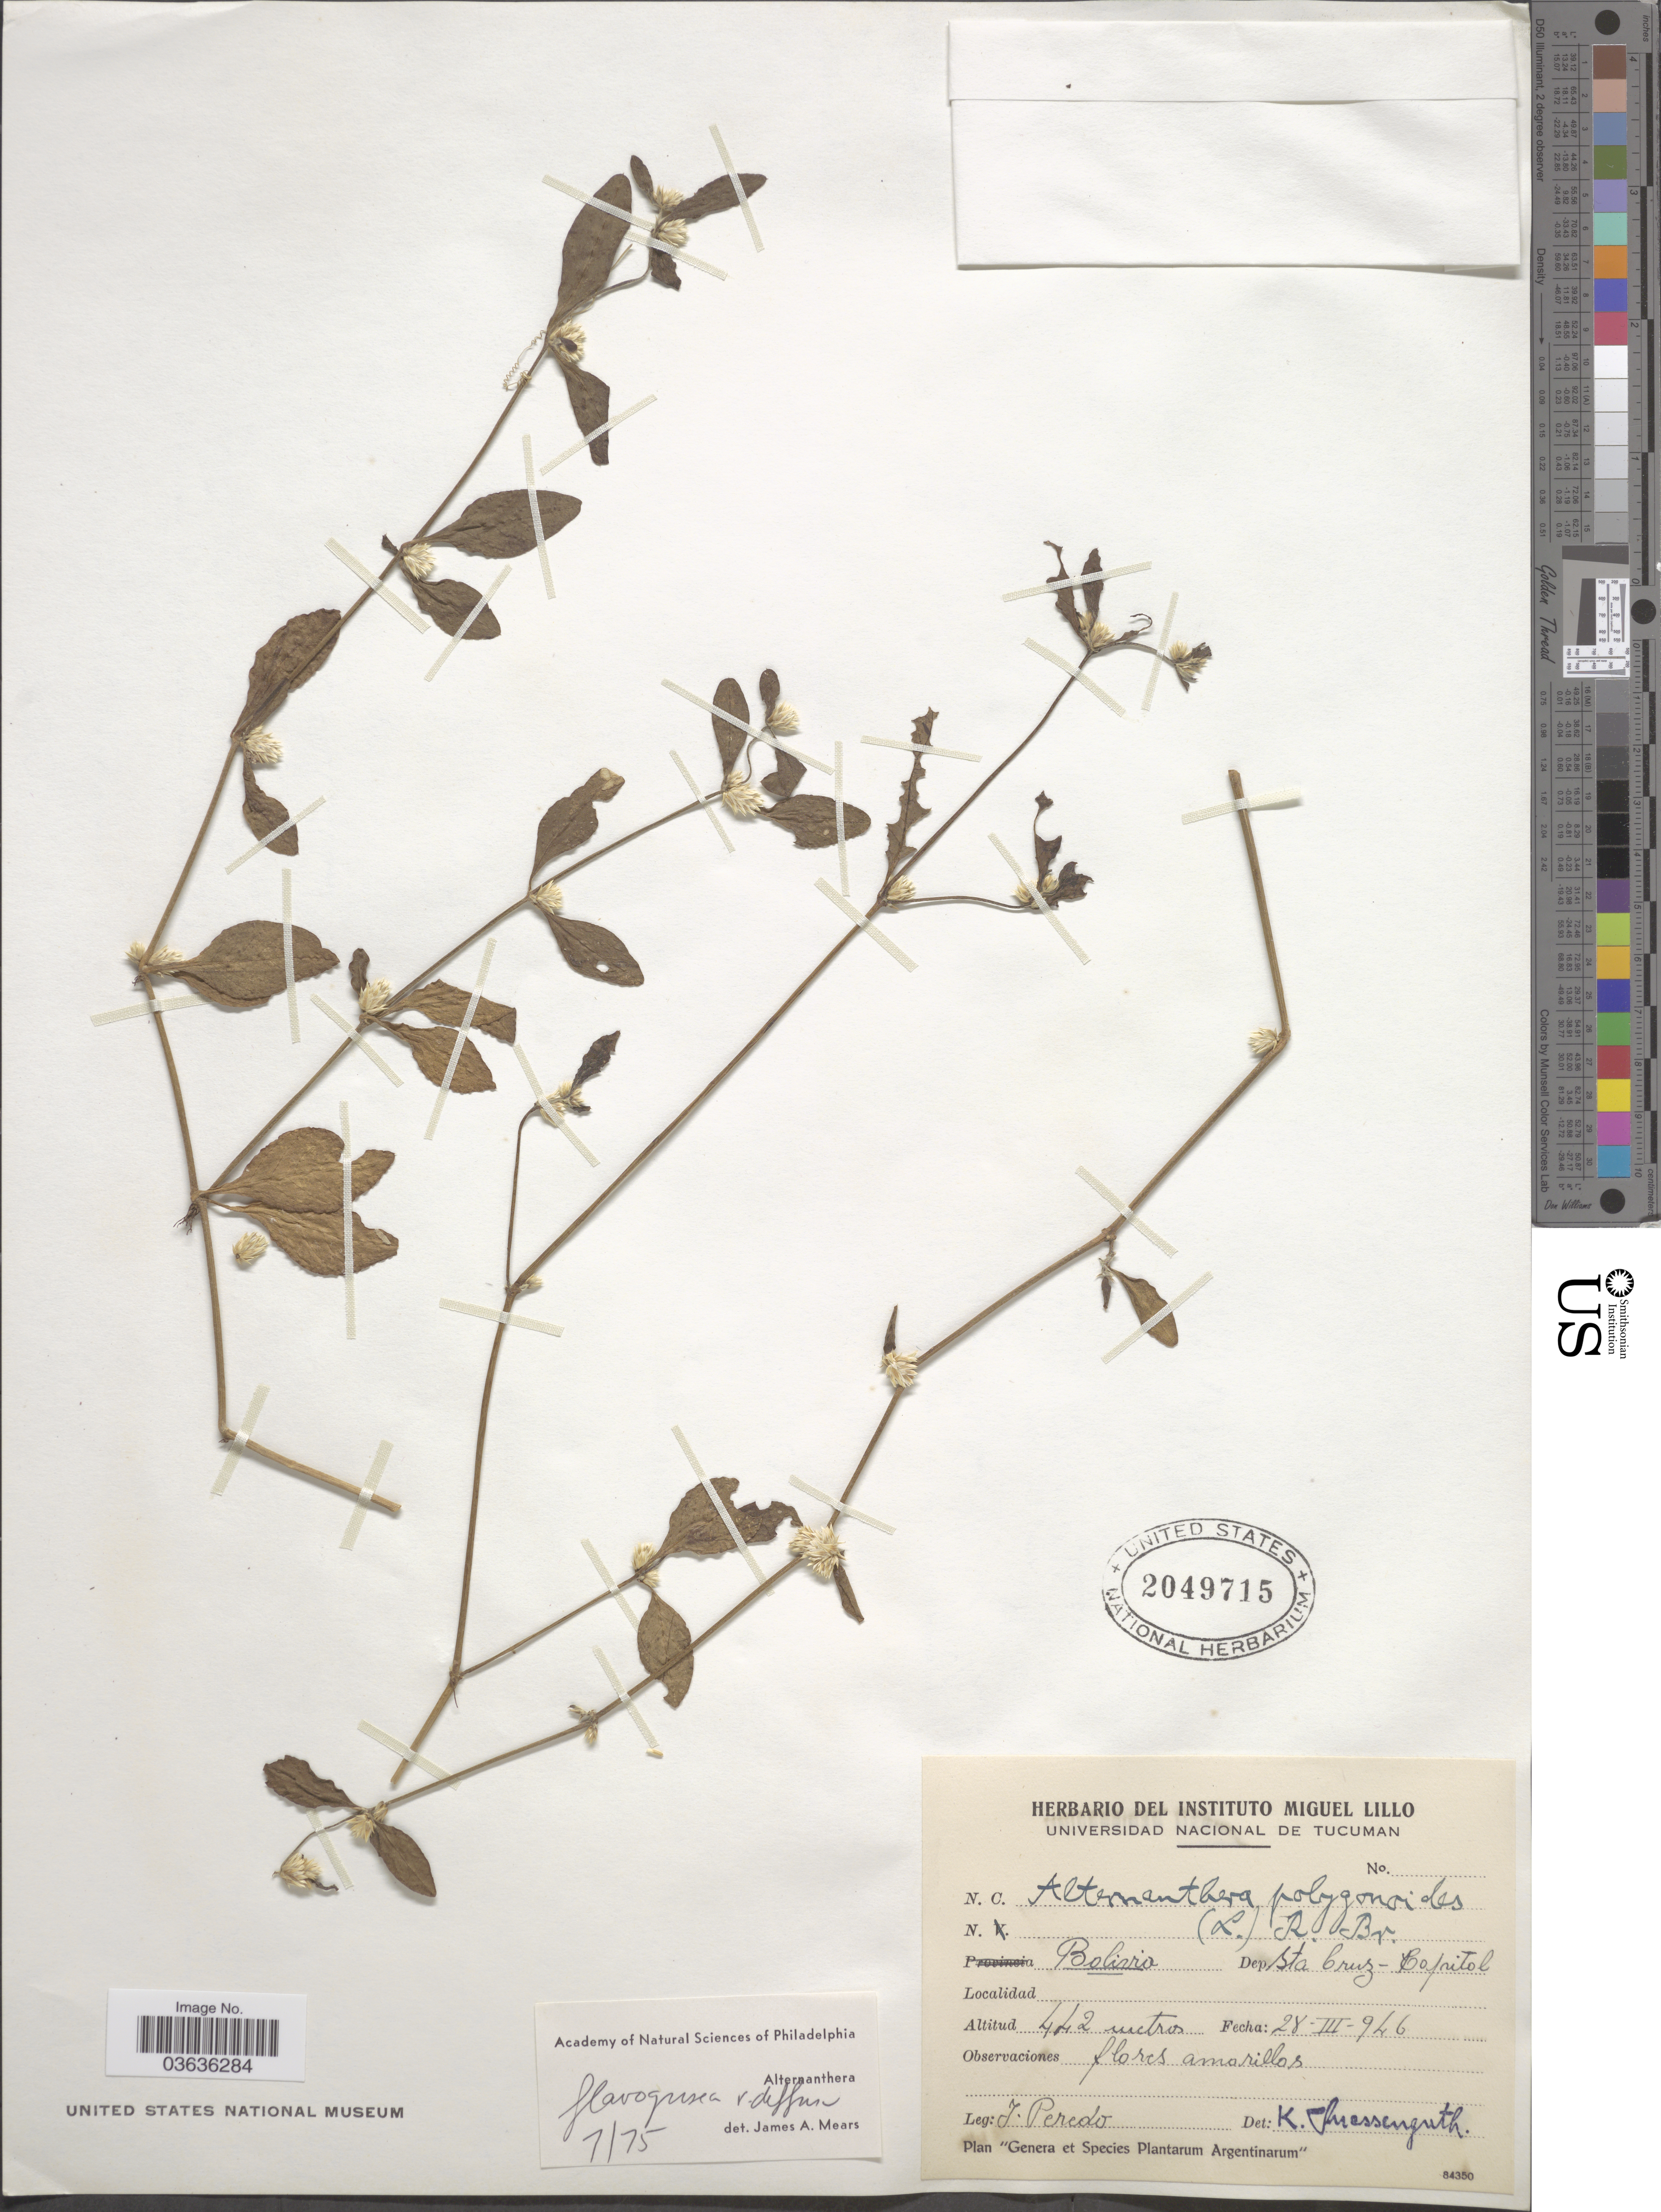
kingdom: Plantae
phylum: Tracheophyta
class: Magnoliopsida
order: Caryophyllales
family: Amaranthaceae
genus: Alternanthera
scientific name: Alternanthera flavogrisea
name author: Urb.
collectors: J. Peredo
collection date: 1946-03-28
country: Bolivia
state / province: Santa Cruz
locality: Dep. Sta Cruz - Capitol.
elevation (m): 442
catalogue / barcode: US 2049715